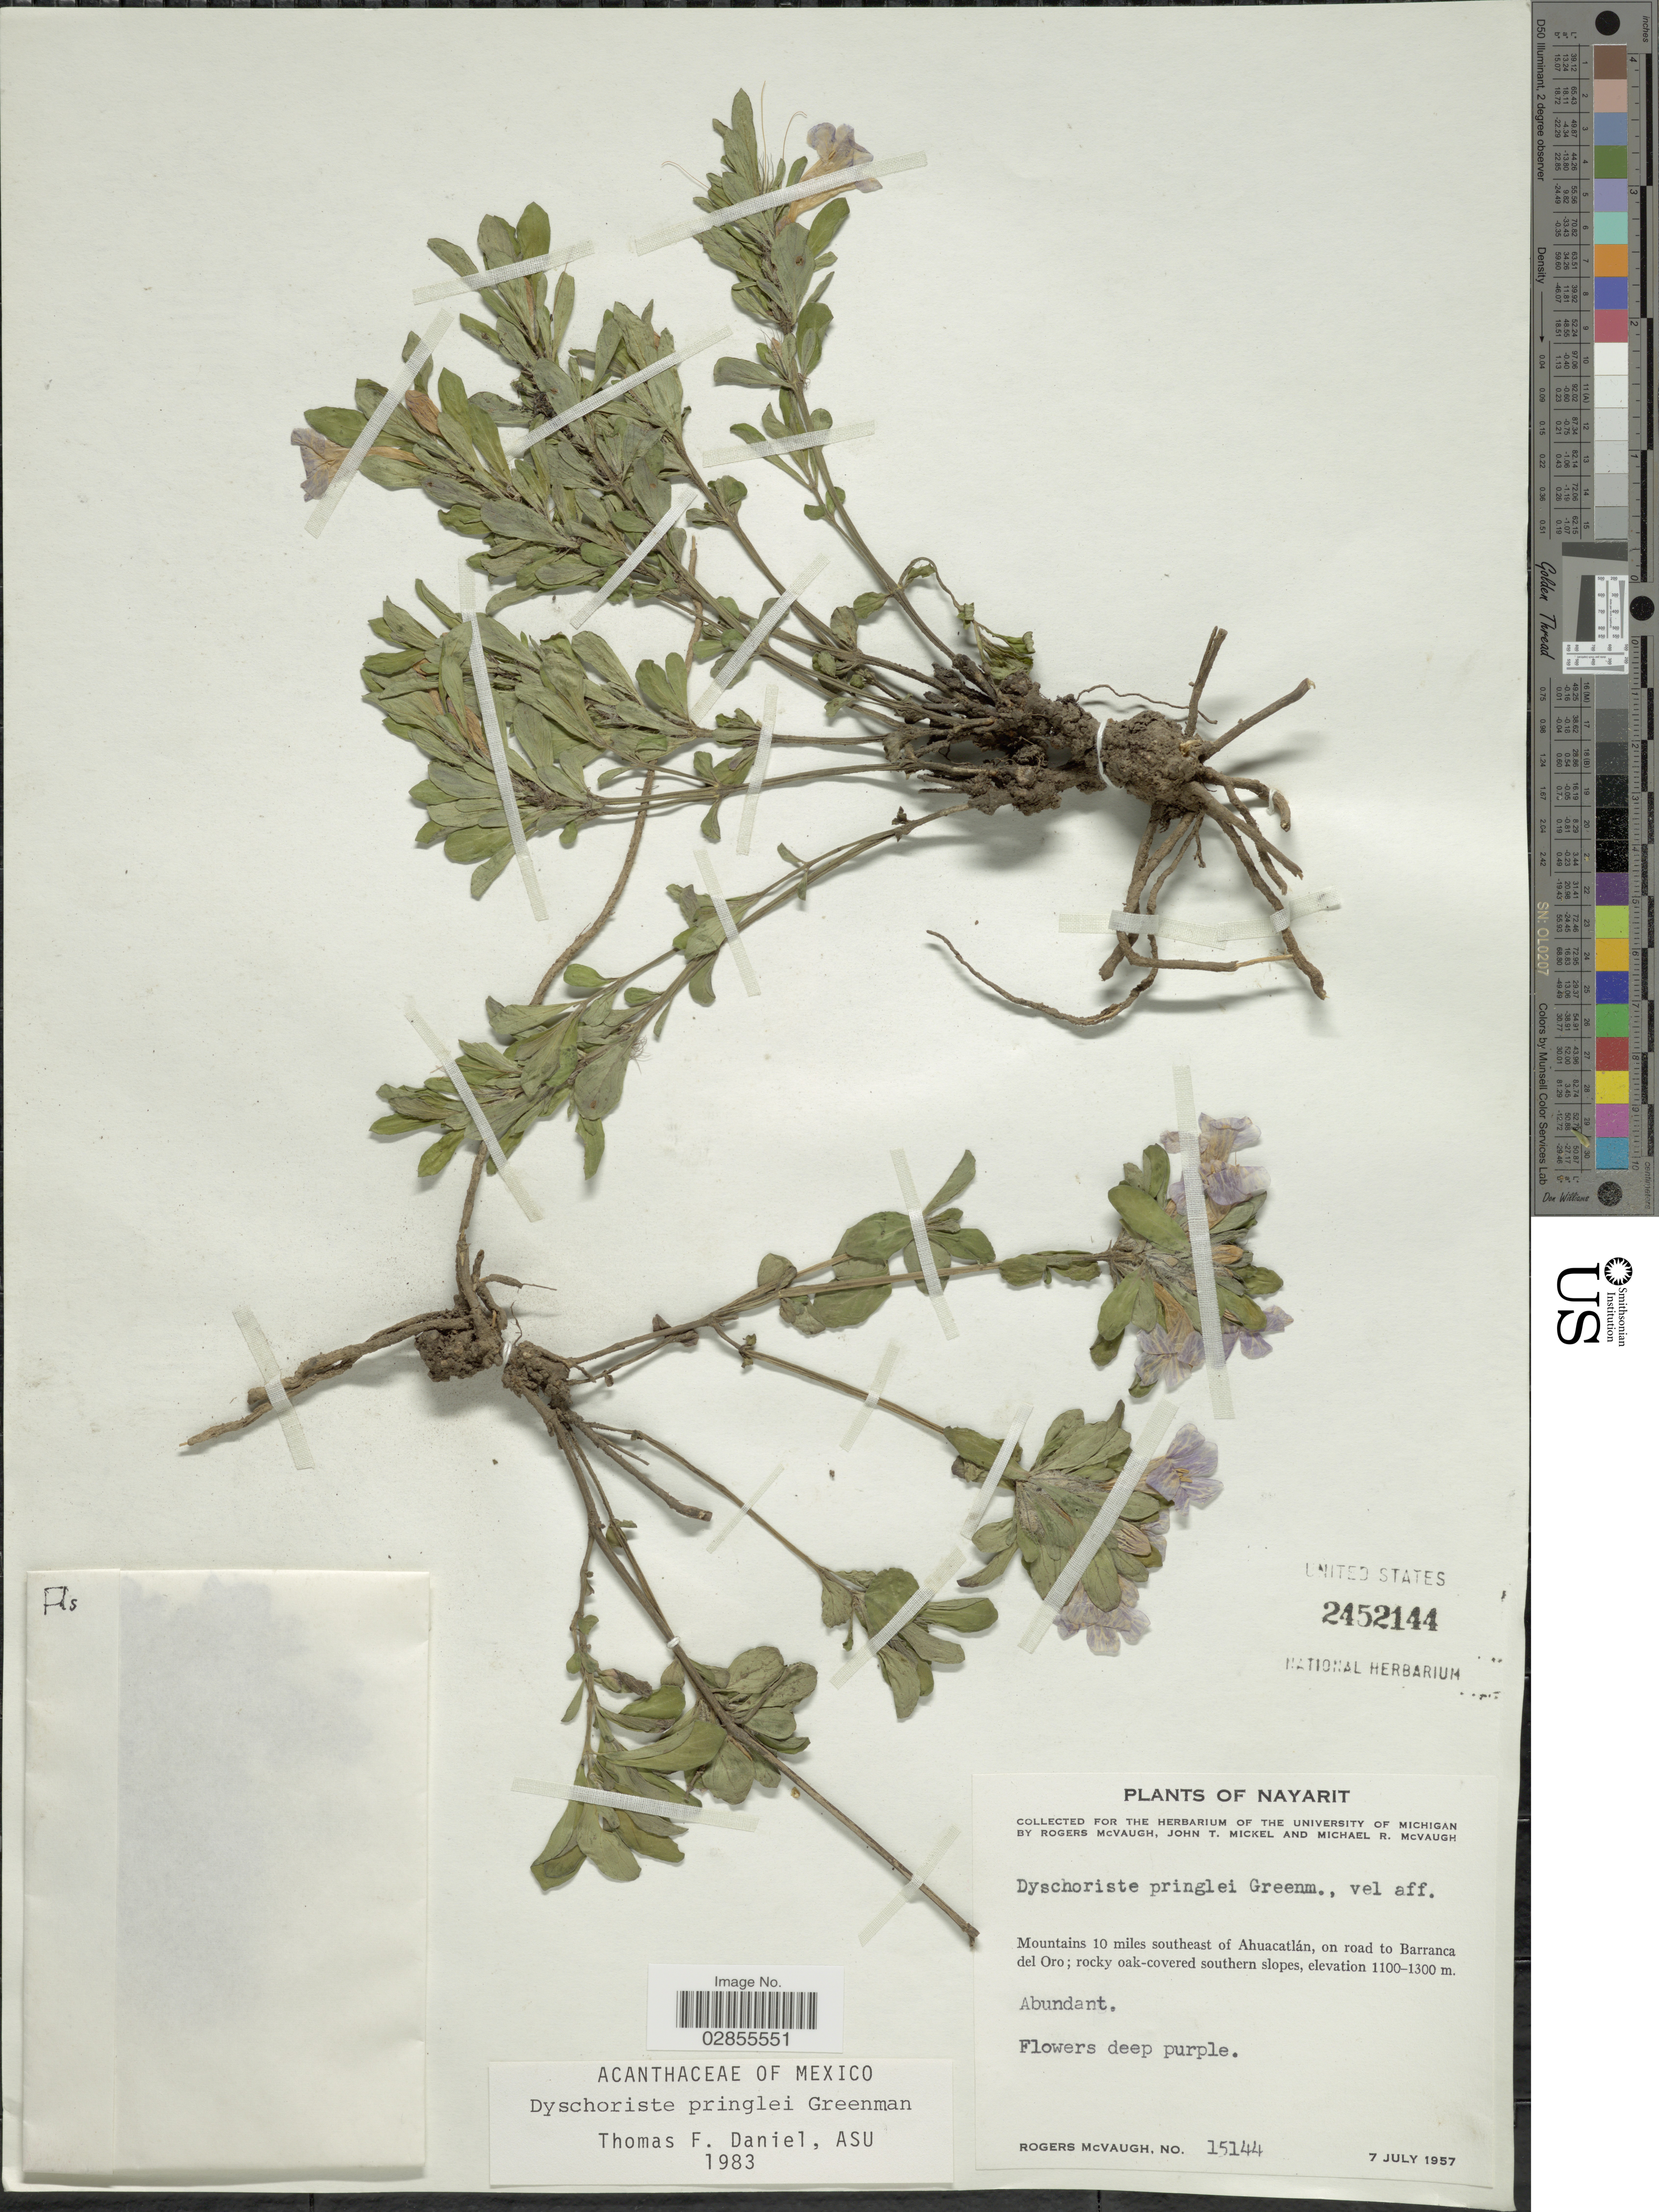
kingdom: Plantae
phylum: Tracheophyta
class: Magnoliopsida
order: Lamiales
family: Acanthaceae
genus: Dyschoriste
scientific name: Dyschoriste pringlei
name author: Greenm.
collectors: R. McVaugh, J. T. Mickel & M. R. McVaugh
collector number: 15144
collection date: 1957-07-07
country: Mexico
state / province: Nayarit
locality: Mountains 10 miles southeast of Ahuacatlán, on road to Barranca del Oro.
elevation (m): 1100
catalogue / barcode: US 2452144